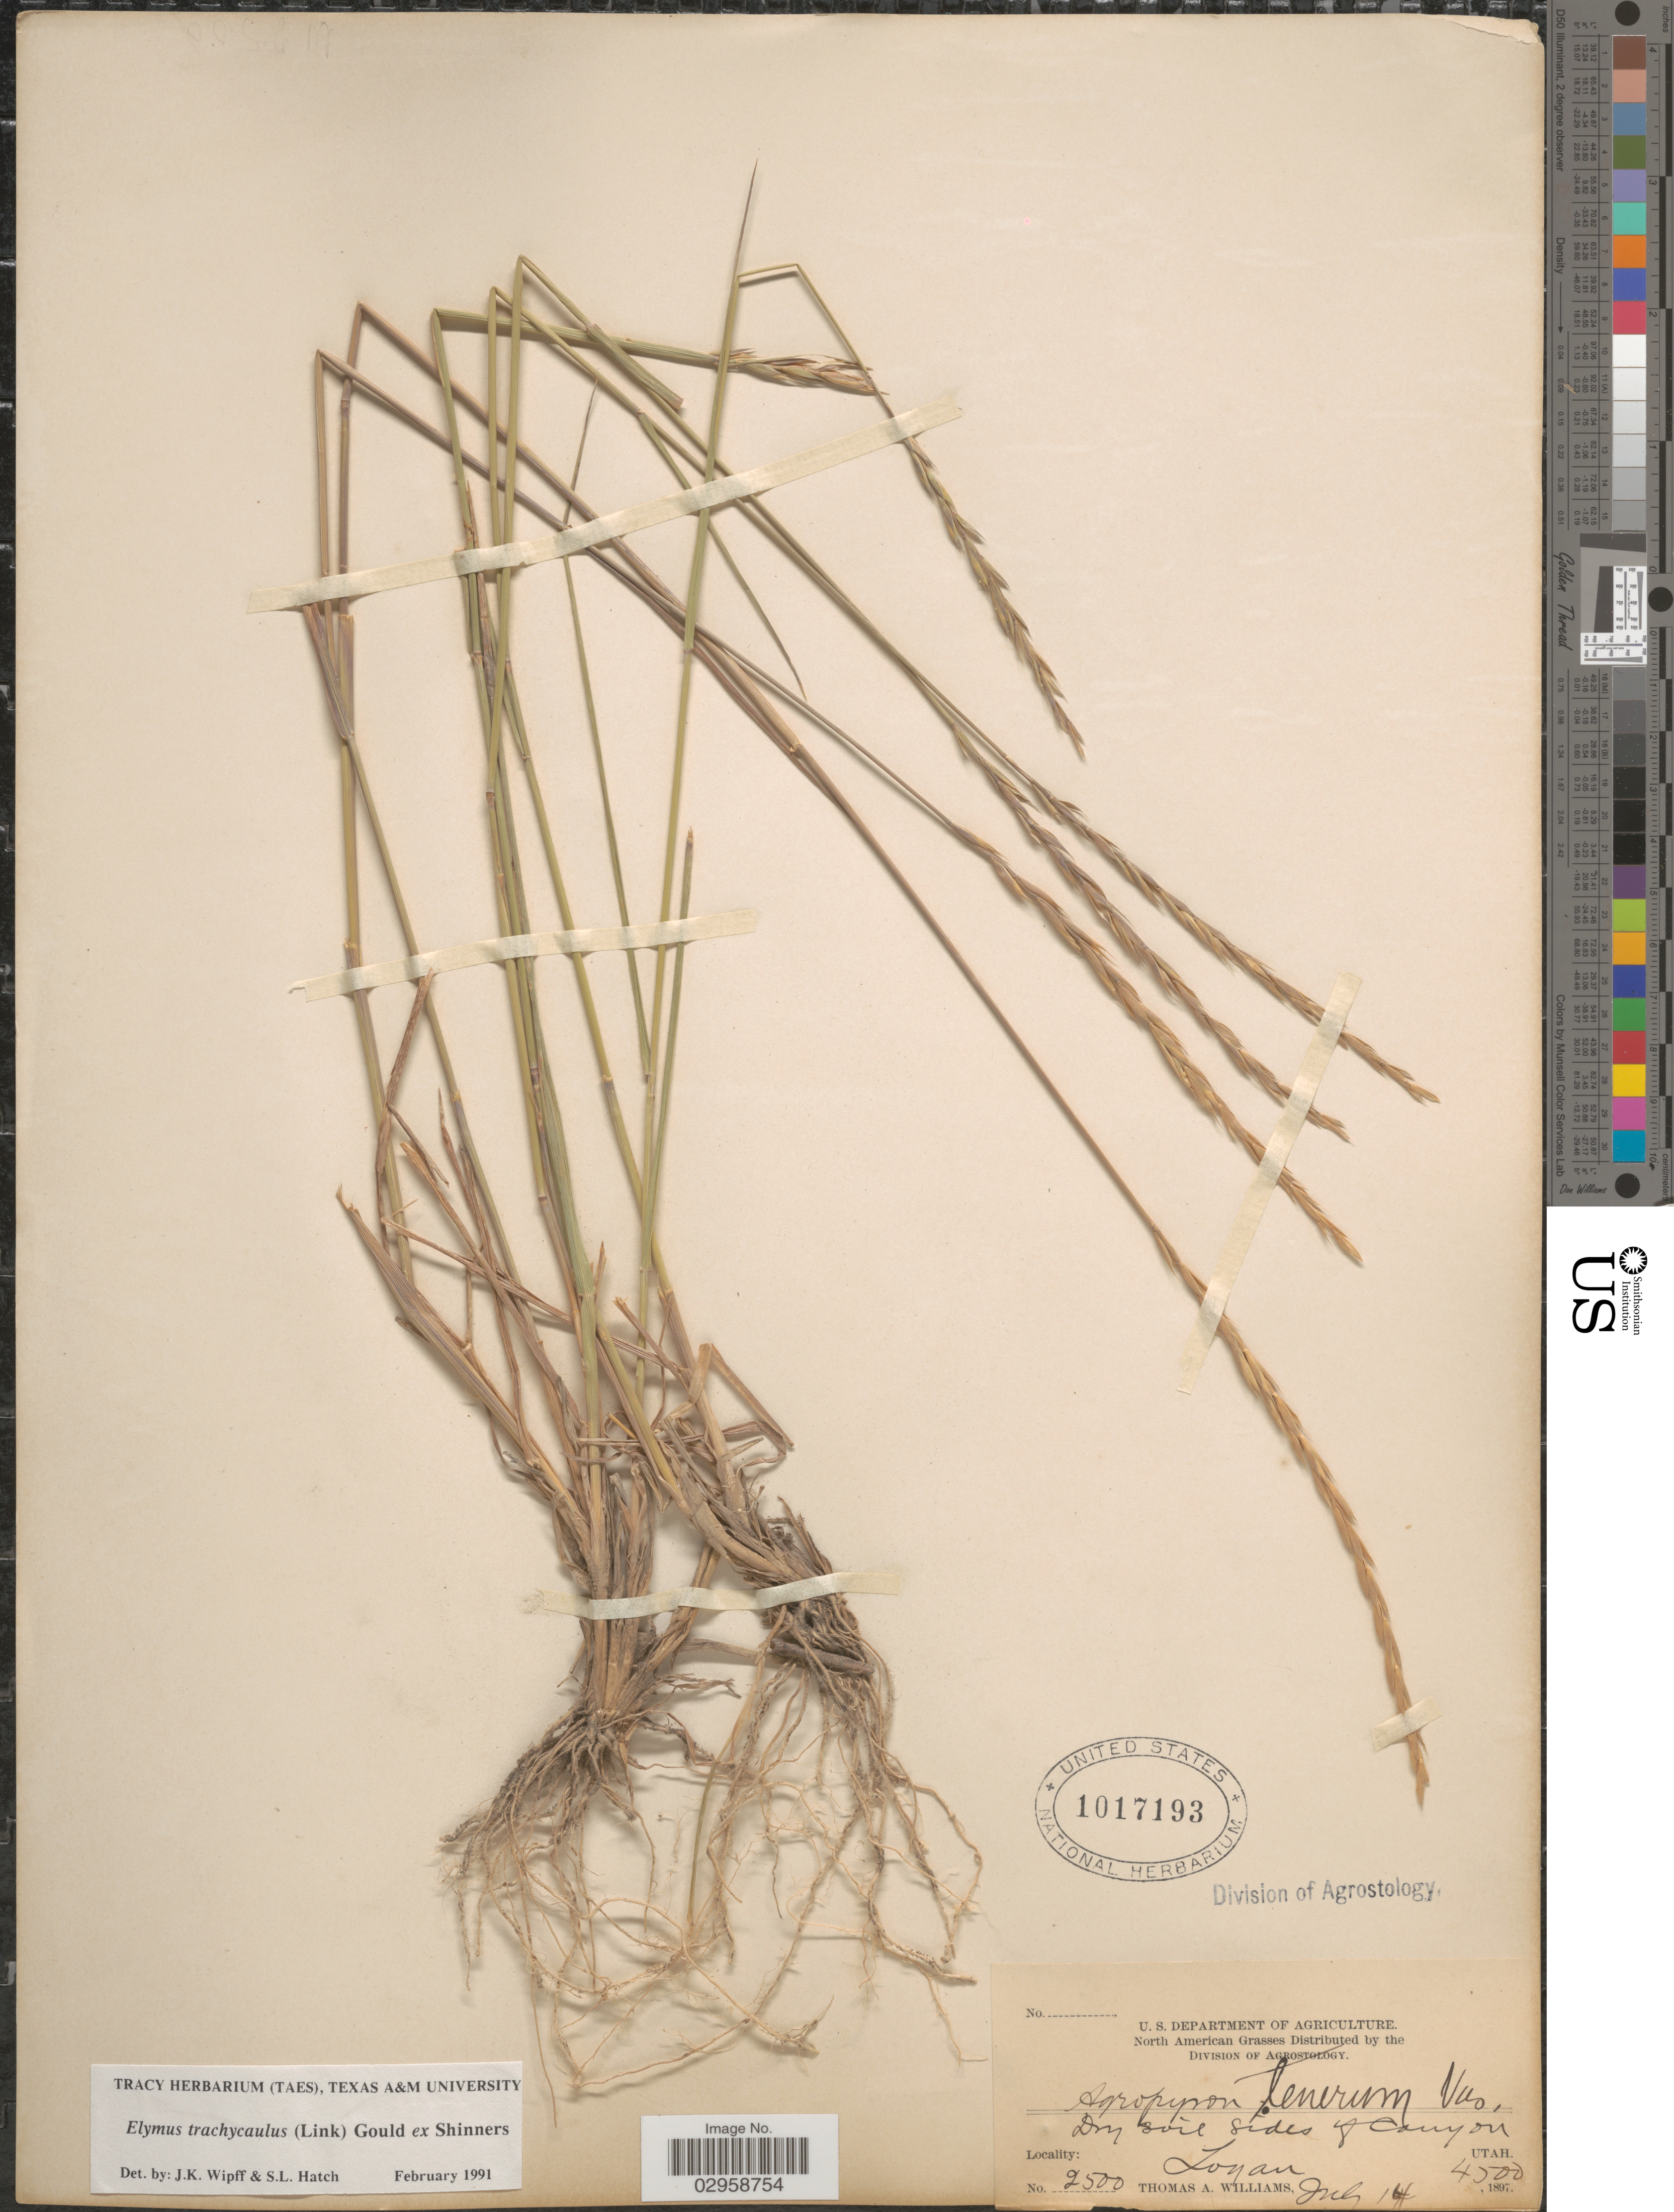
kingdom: Plantae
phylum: Tracheophyta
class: Liliopsida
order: Poales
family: Poaceae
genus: Elymus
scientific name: Elymus trachycaulus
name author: (Link) Gould ex Shinners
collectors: T. A. Williams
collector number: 2500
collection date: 1897-07-14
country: United States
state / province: Utah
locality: Logan.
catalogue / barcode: US 1017193